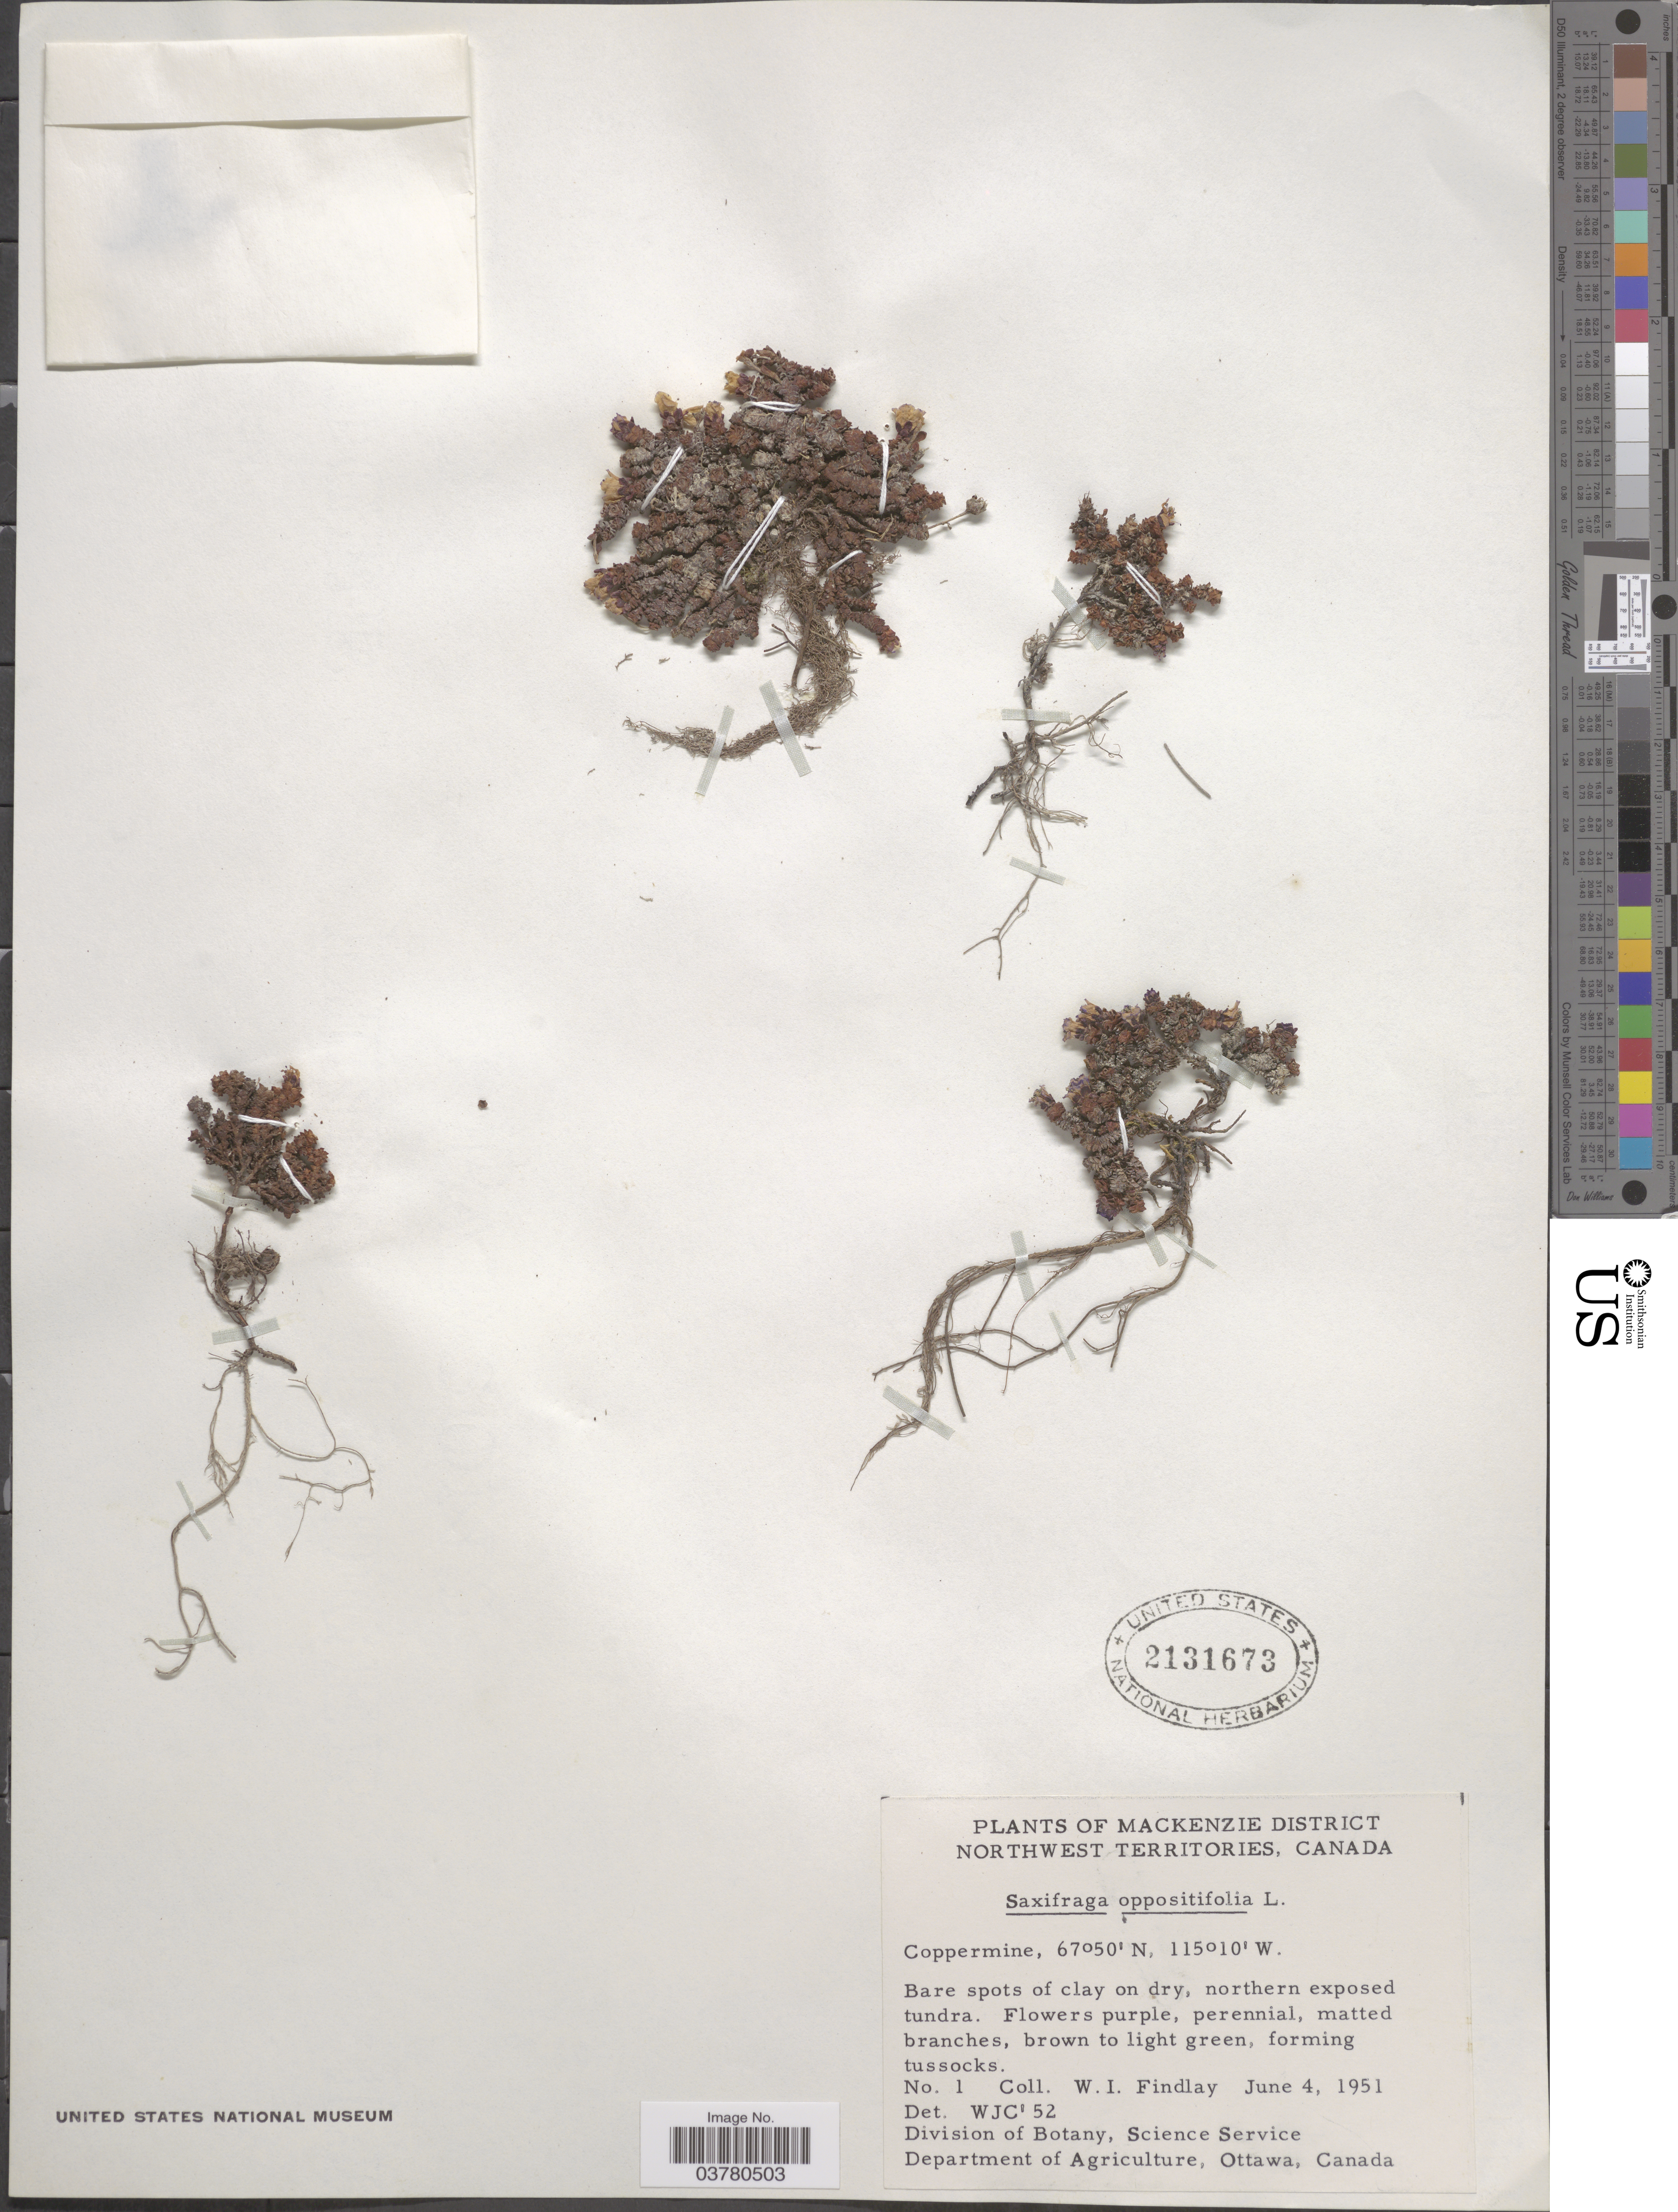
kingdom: Plantae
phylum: Tracheophyta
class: Magnoliopsida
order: Saxifragales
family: Saxifragaceae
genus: Saxifraga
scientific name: Saxifraga oppositifolia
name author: L.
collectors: W. Findlay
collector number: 1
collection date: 1951-06-04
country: Canada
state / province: Northwest Territories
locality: Mackenzie District. Coppermine. Northern exposed tundra.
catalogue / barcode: US 2131673